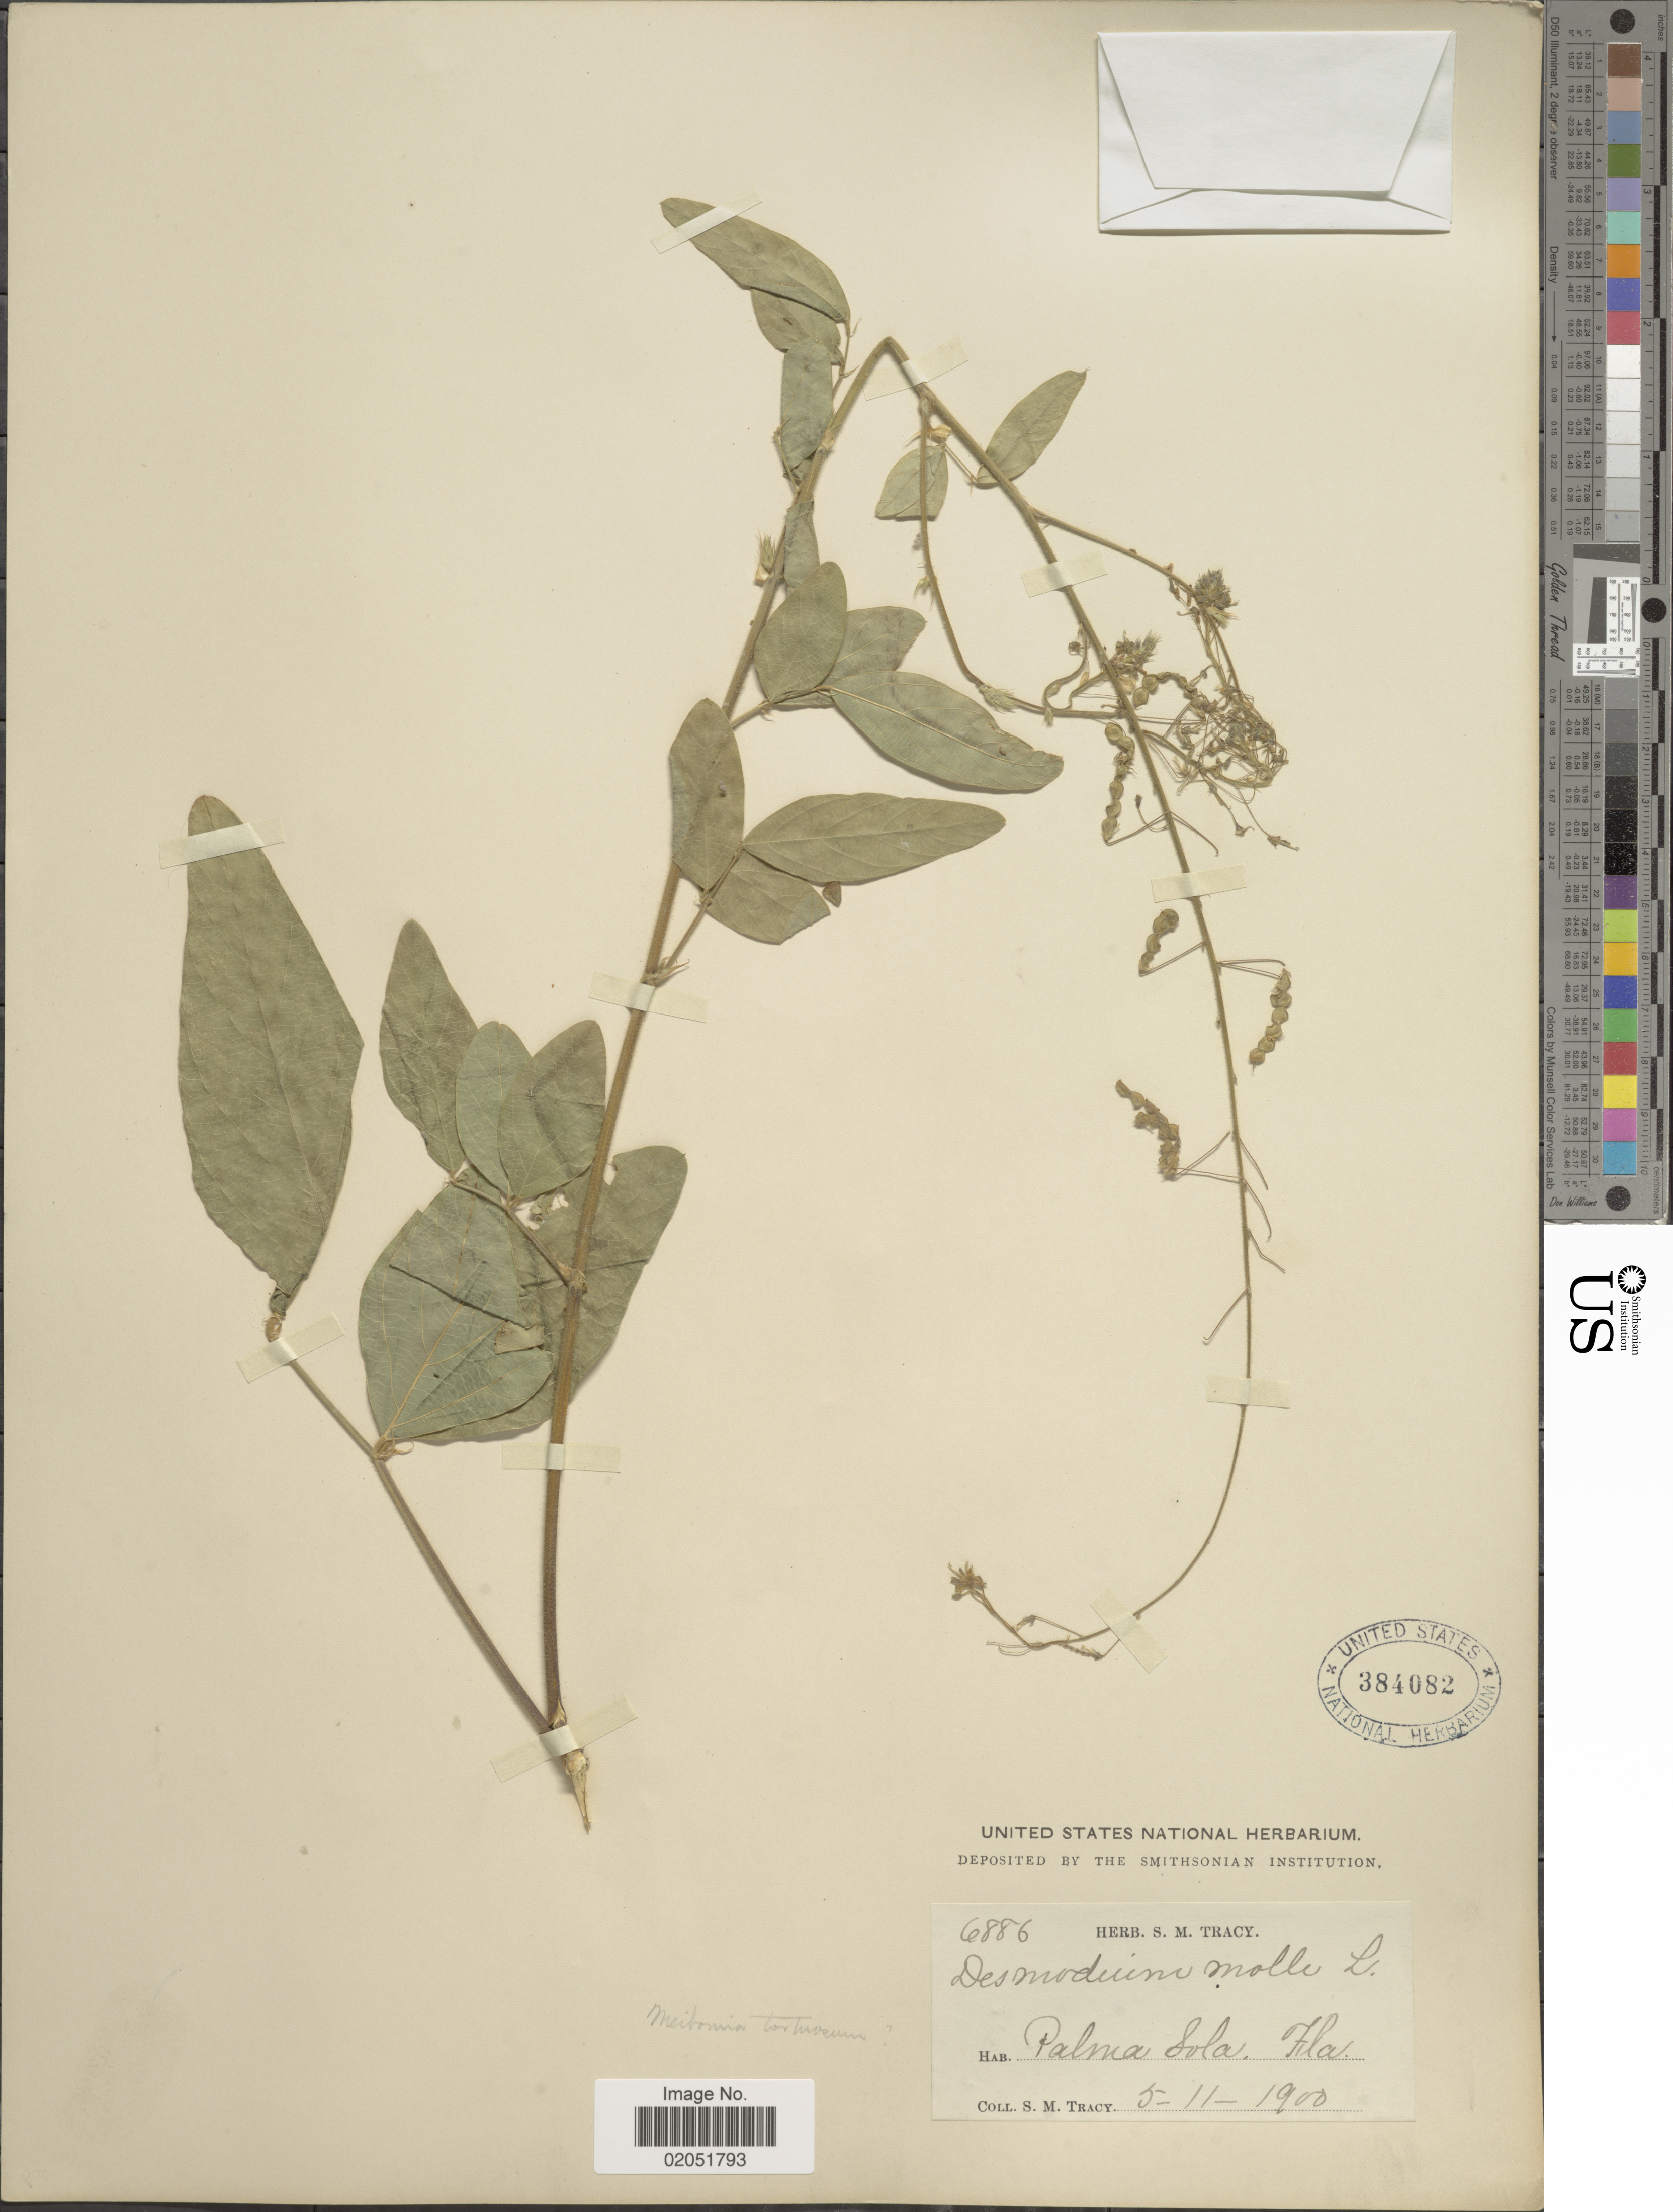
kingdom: Plantae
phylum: Tracheophyta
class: Magnoliopsida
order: Fabales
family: Fabaceae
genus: Desmodium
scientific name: Desmodium tortuosum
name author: (Sw.) DC.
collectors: S. Stracy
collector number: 6886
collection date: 1900-11-05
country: United States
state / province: Florida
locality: Palma Sola. Fla.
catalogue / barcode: US 384082